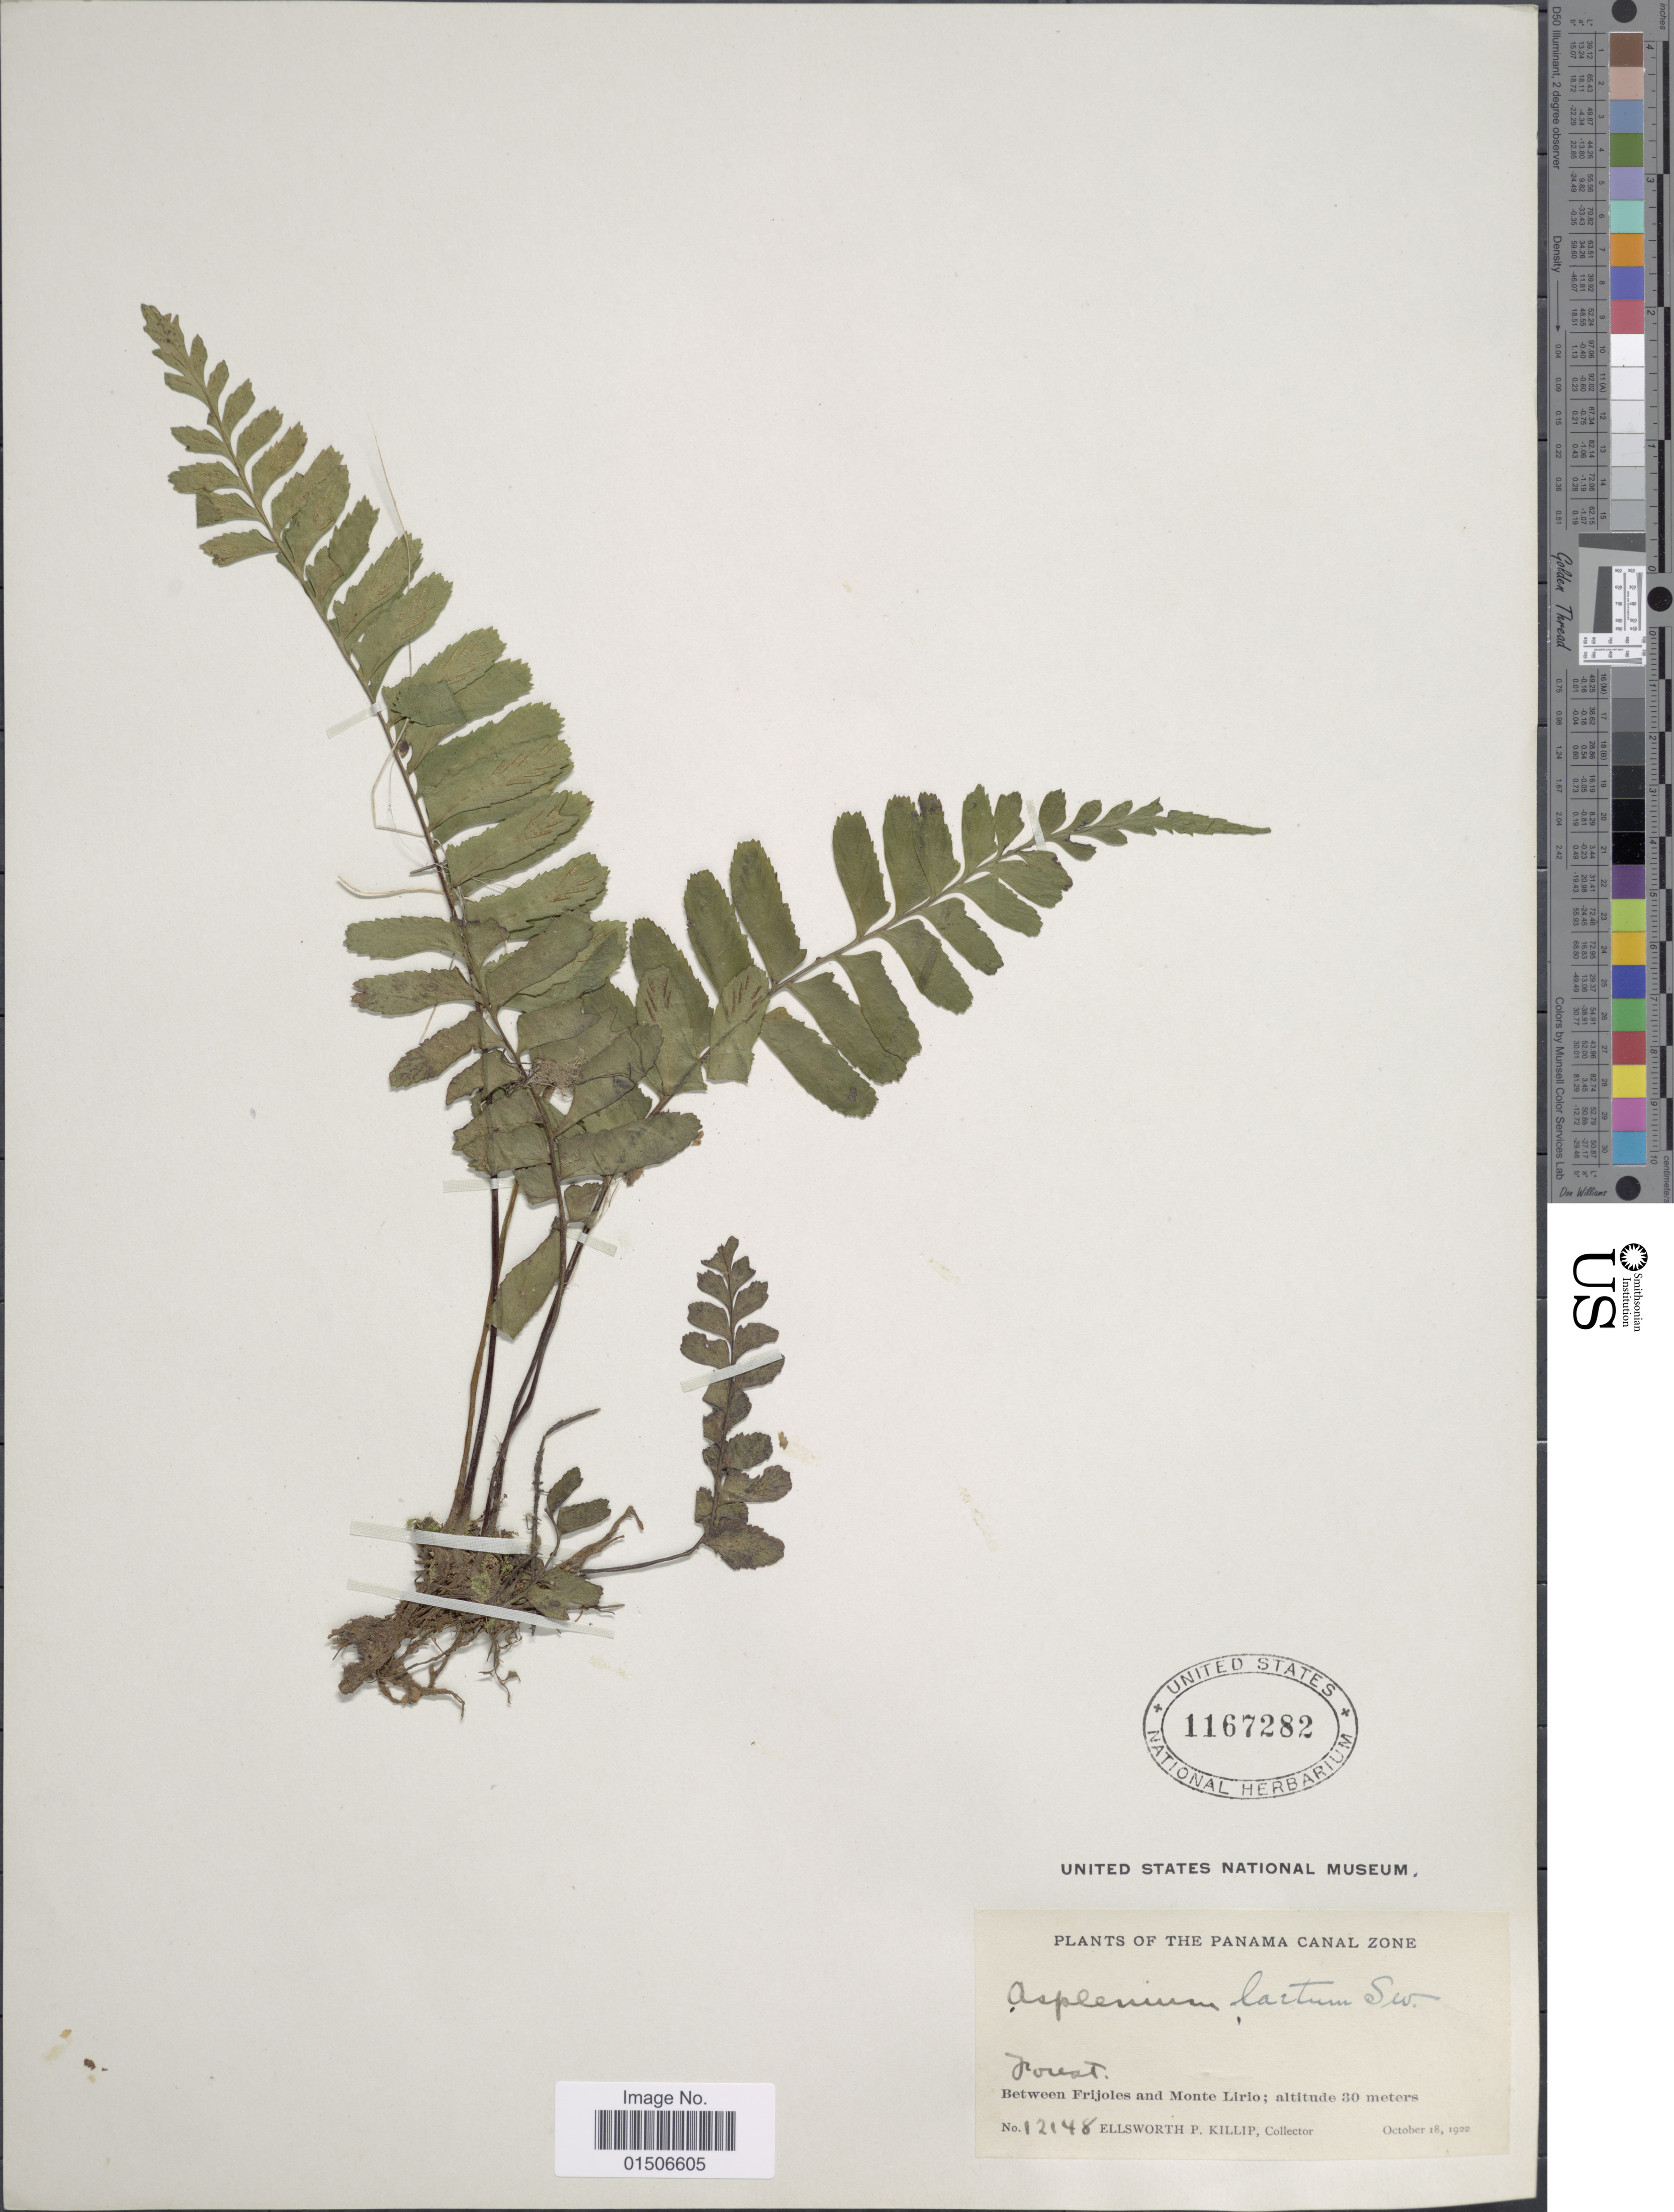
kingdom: Plantae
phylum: Tracheophyta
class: Polypodiopsida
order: Polypodiales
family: Aspleniaceae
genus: Asplenium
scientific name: Asplenium laetum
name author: Sw.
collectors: E. P. Killip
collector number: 12148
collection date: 1922-11-18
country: Panama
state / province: Colón / Panamá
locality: The Panama Canal Zone, Forest, Between Frijoles and Monte Lirio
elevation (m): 30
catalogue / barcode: US 1167282